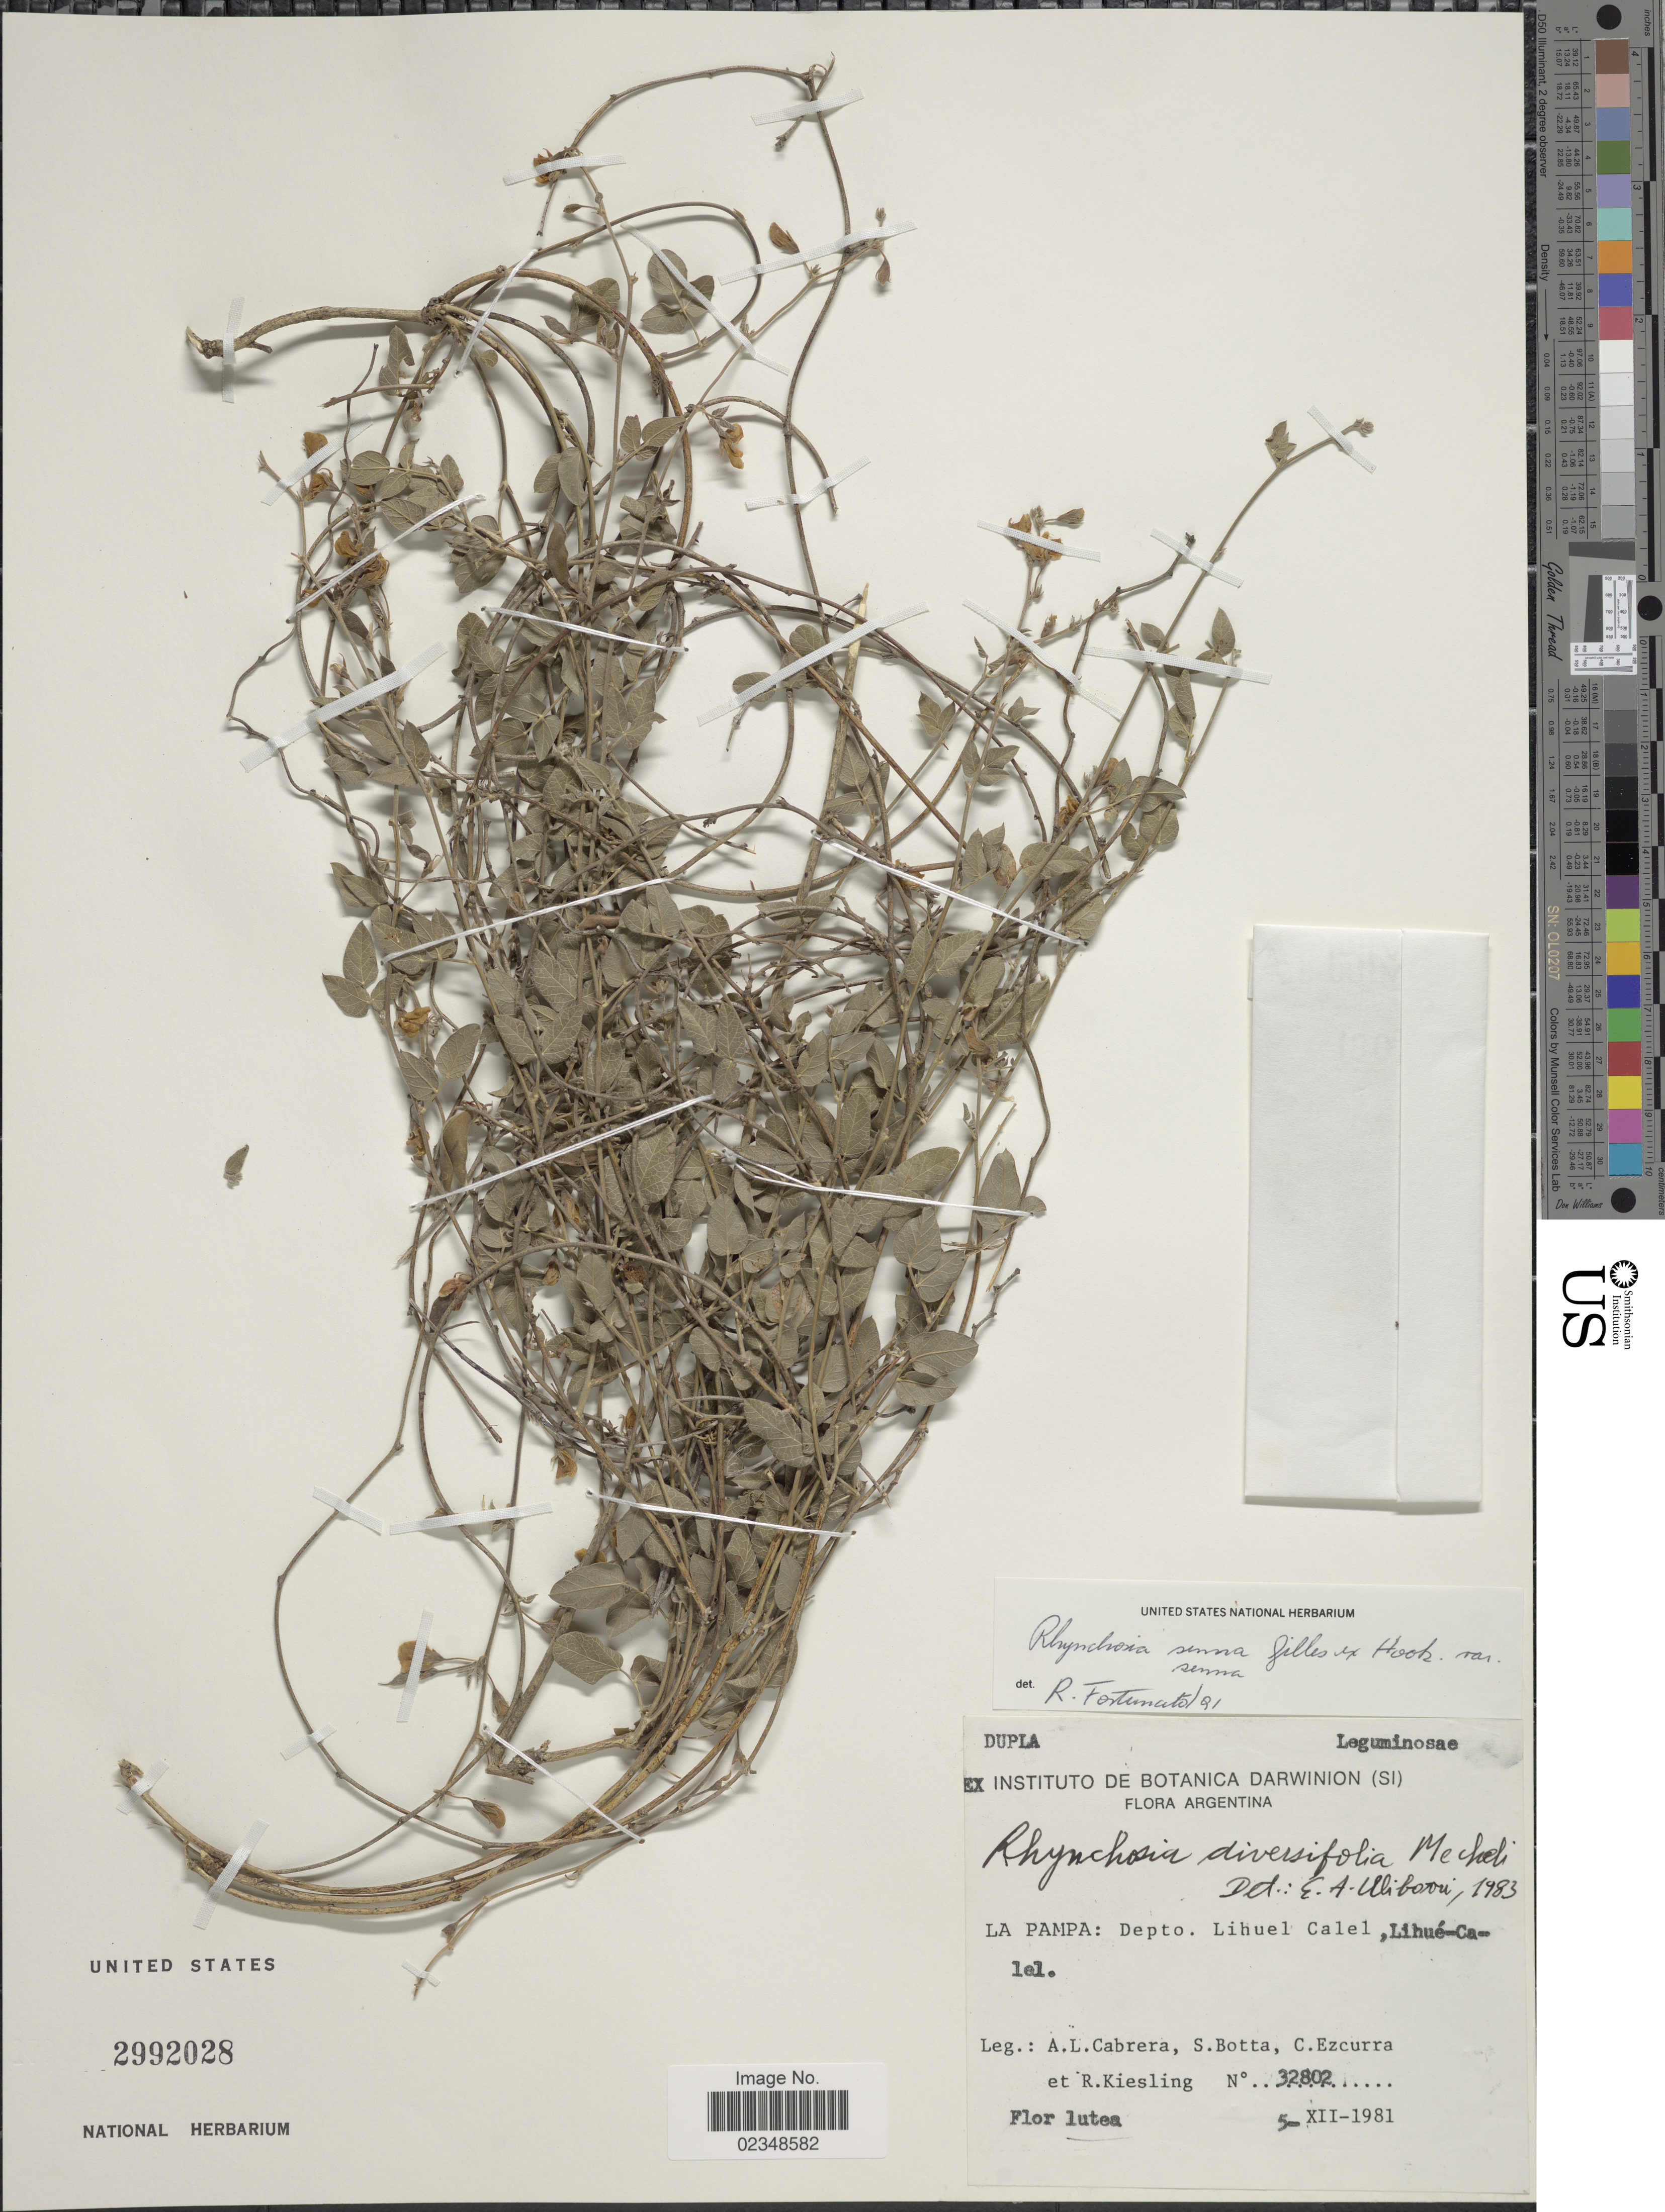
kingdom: Plantae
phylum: Tracheophyta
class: Magnoliopsida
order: Fabales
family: Fabaceae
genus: Rhynchosia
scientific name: Rhynchosia senna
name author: Gillies ex Hook.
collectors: A. L. Cabrera, S. Botta, C. Ezcurra & R. Kiesling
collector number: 32802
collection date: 1981-12-05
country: Argentina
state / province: La Pampa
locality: Depto. Lihuel Calel, Lihue-Calel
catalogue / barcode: US 2992028